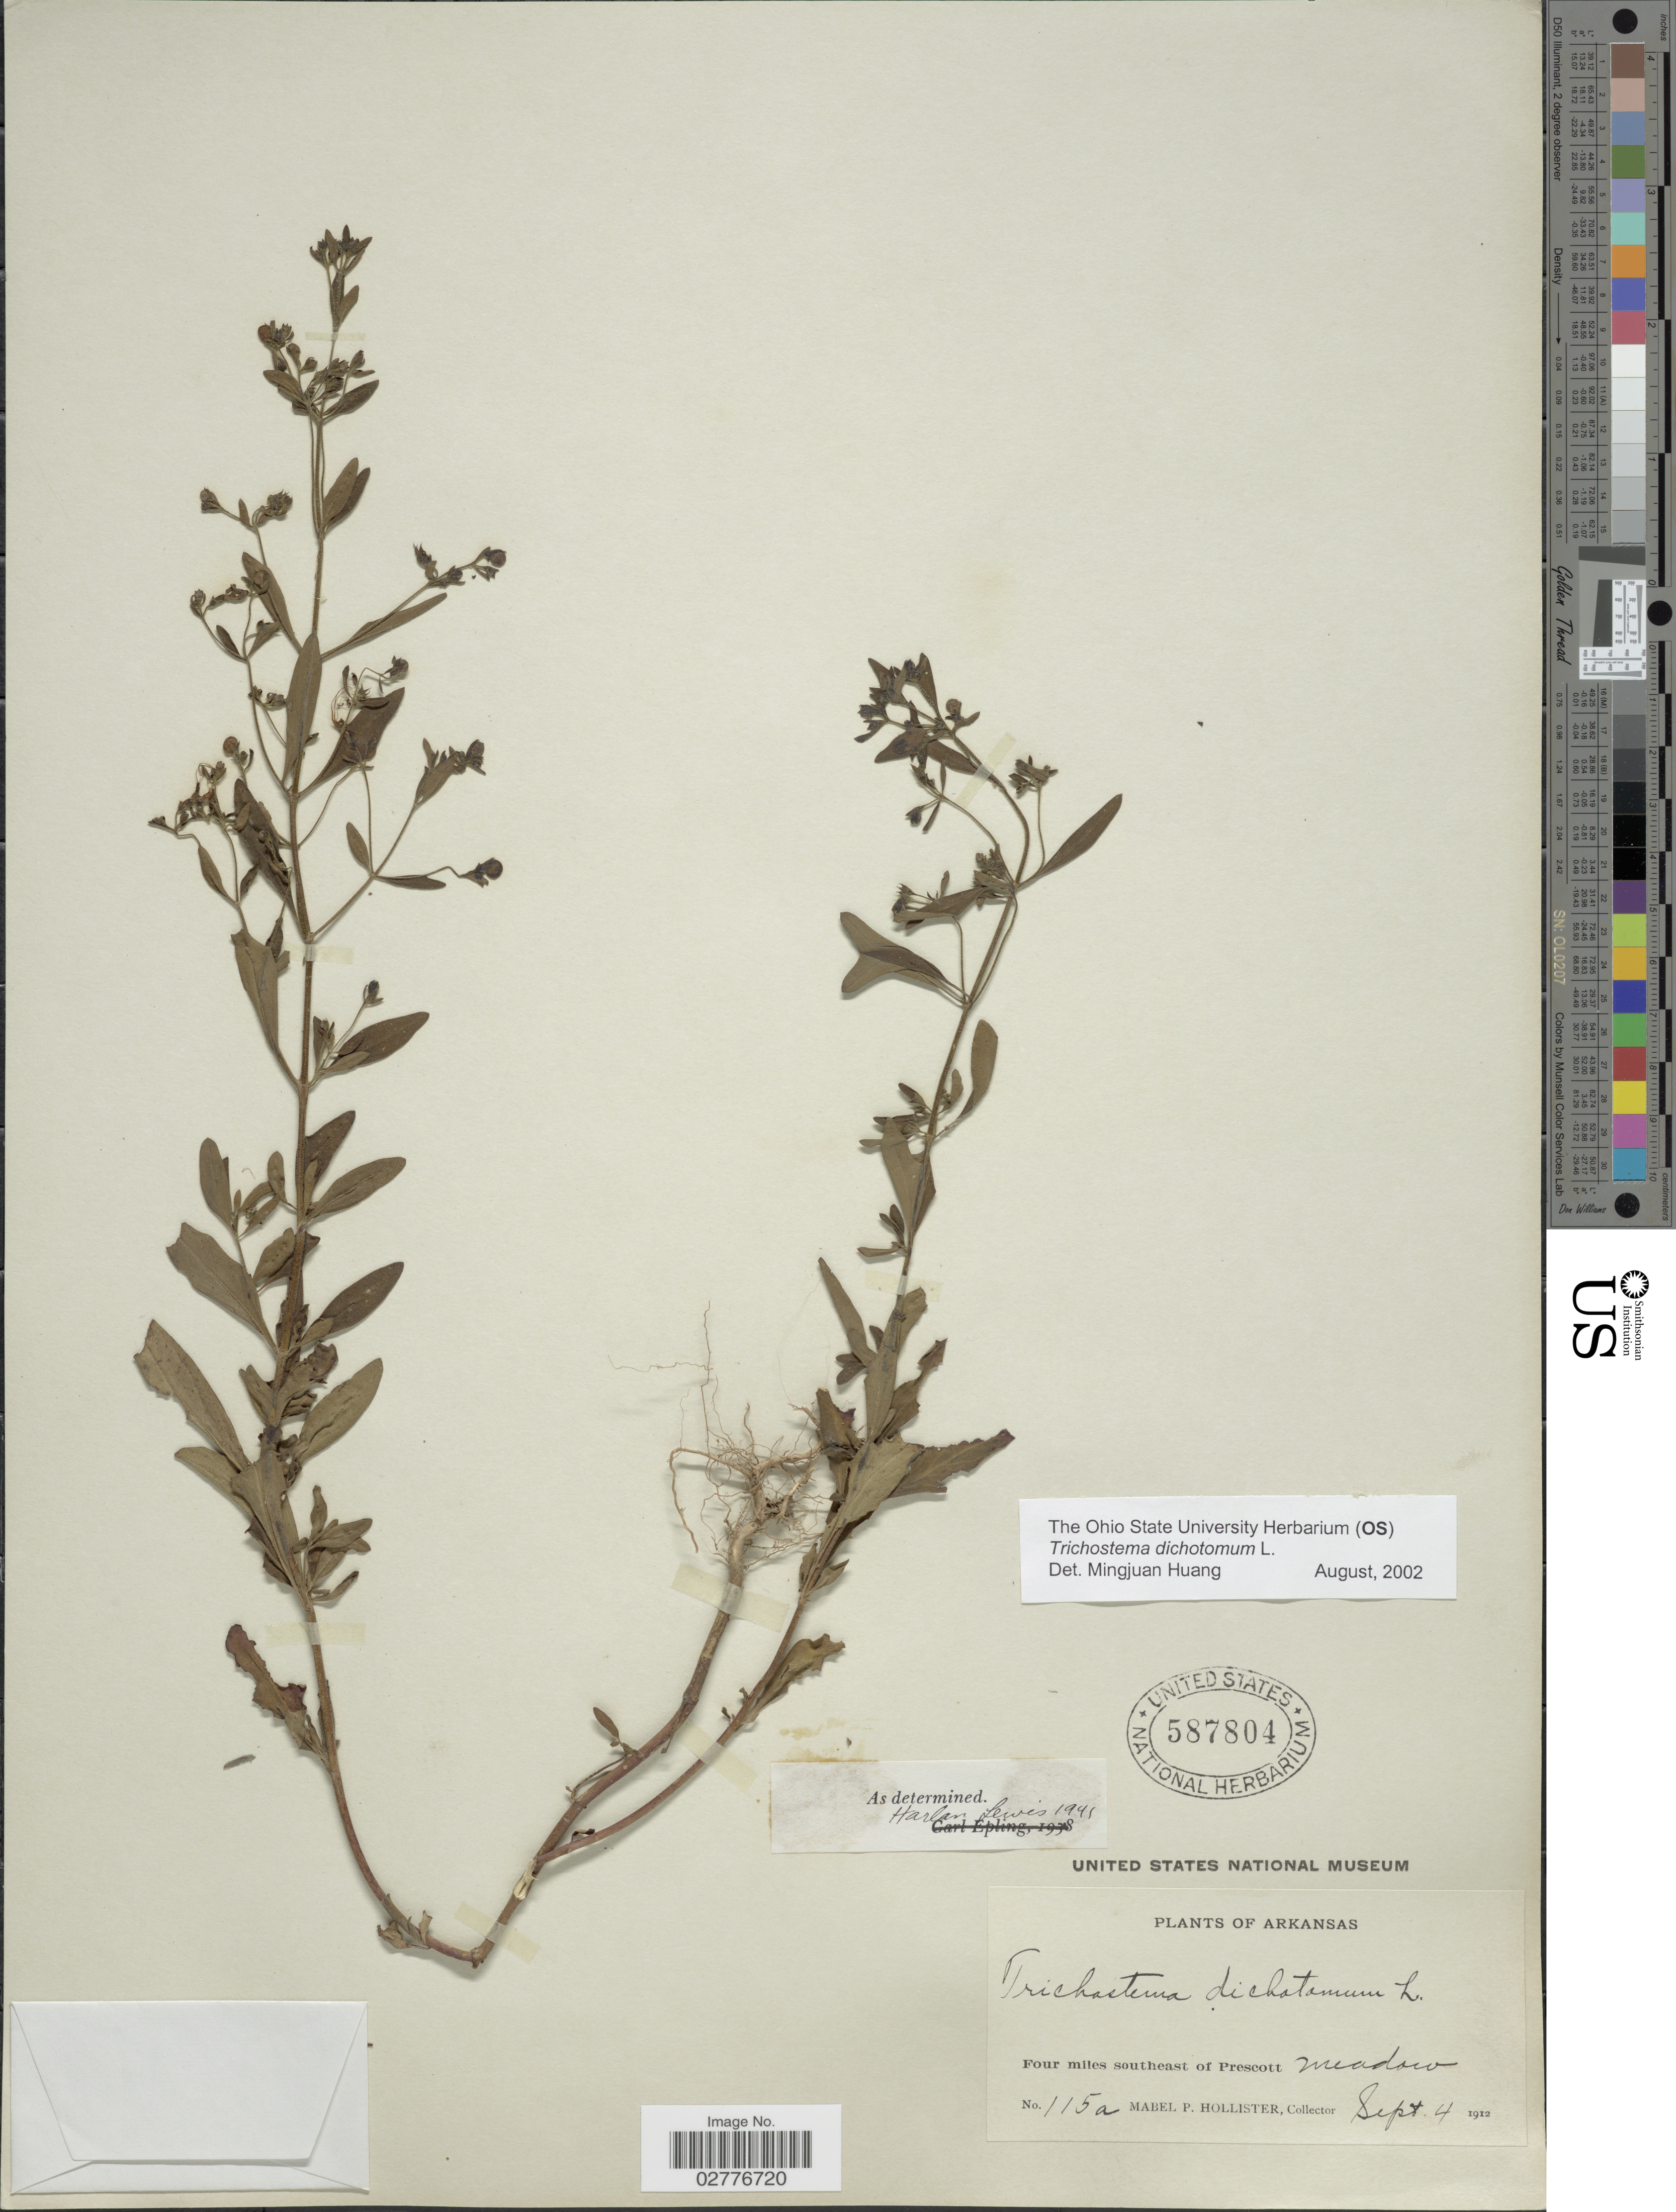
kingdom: Plantae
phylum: Tracheophyta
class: Magnoliopsida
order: Lamiales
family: Lamiaceae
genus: Trichostema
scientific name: Trichostema dichotomum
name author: L.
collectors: M. Hollister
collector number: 115a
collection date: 1912-09-04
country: United States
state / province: Arkansas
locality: Four miles southeast of Prescott, meadow.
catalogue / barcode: US 587804